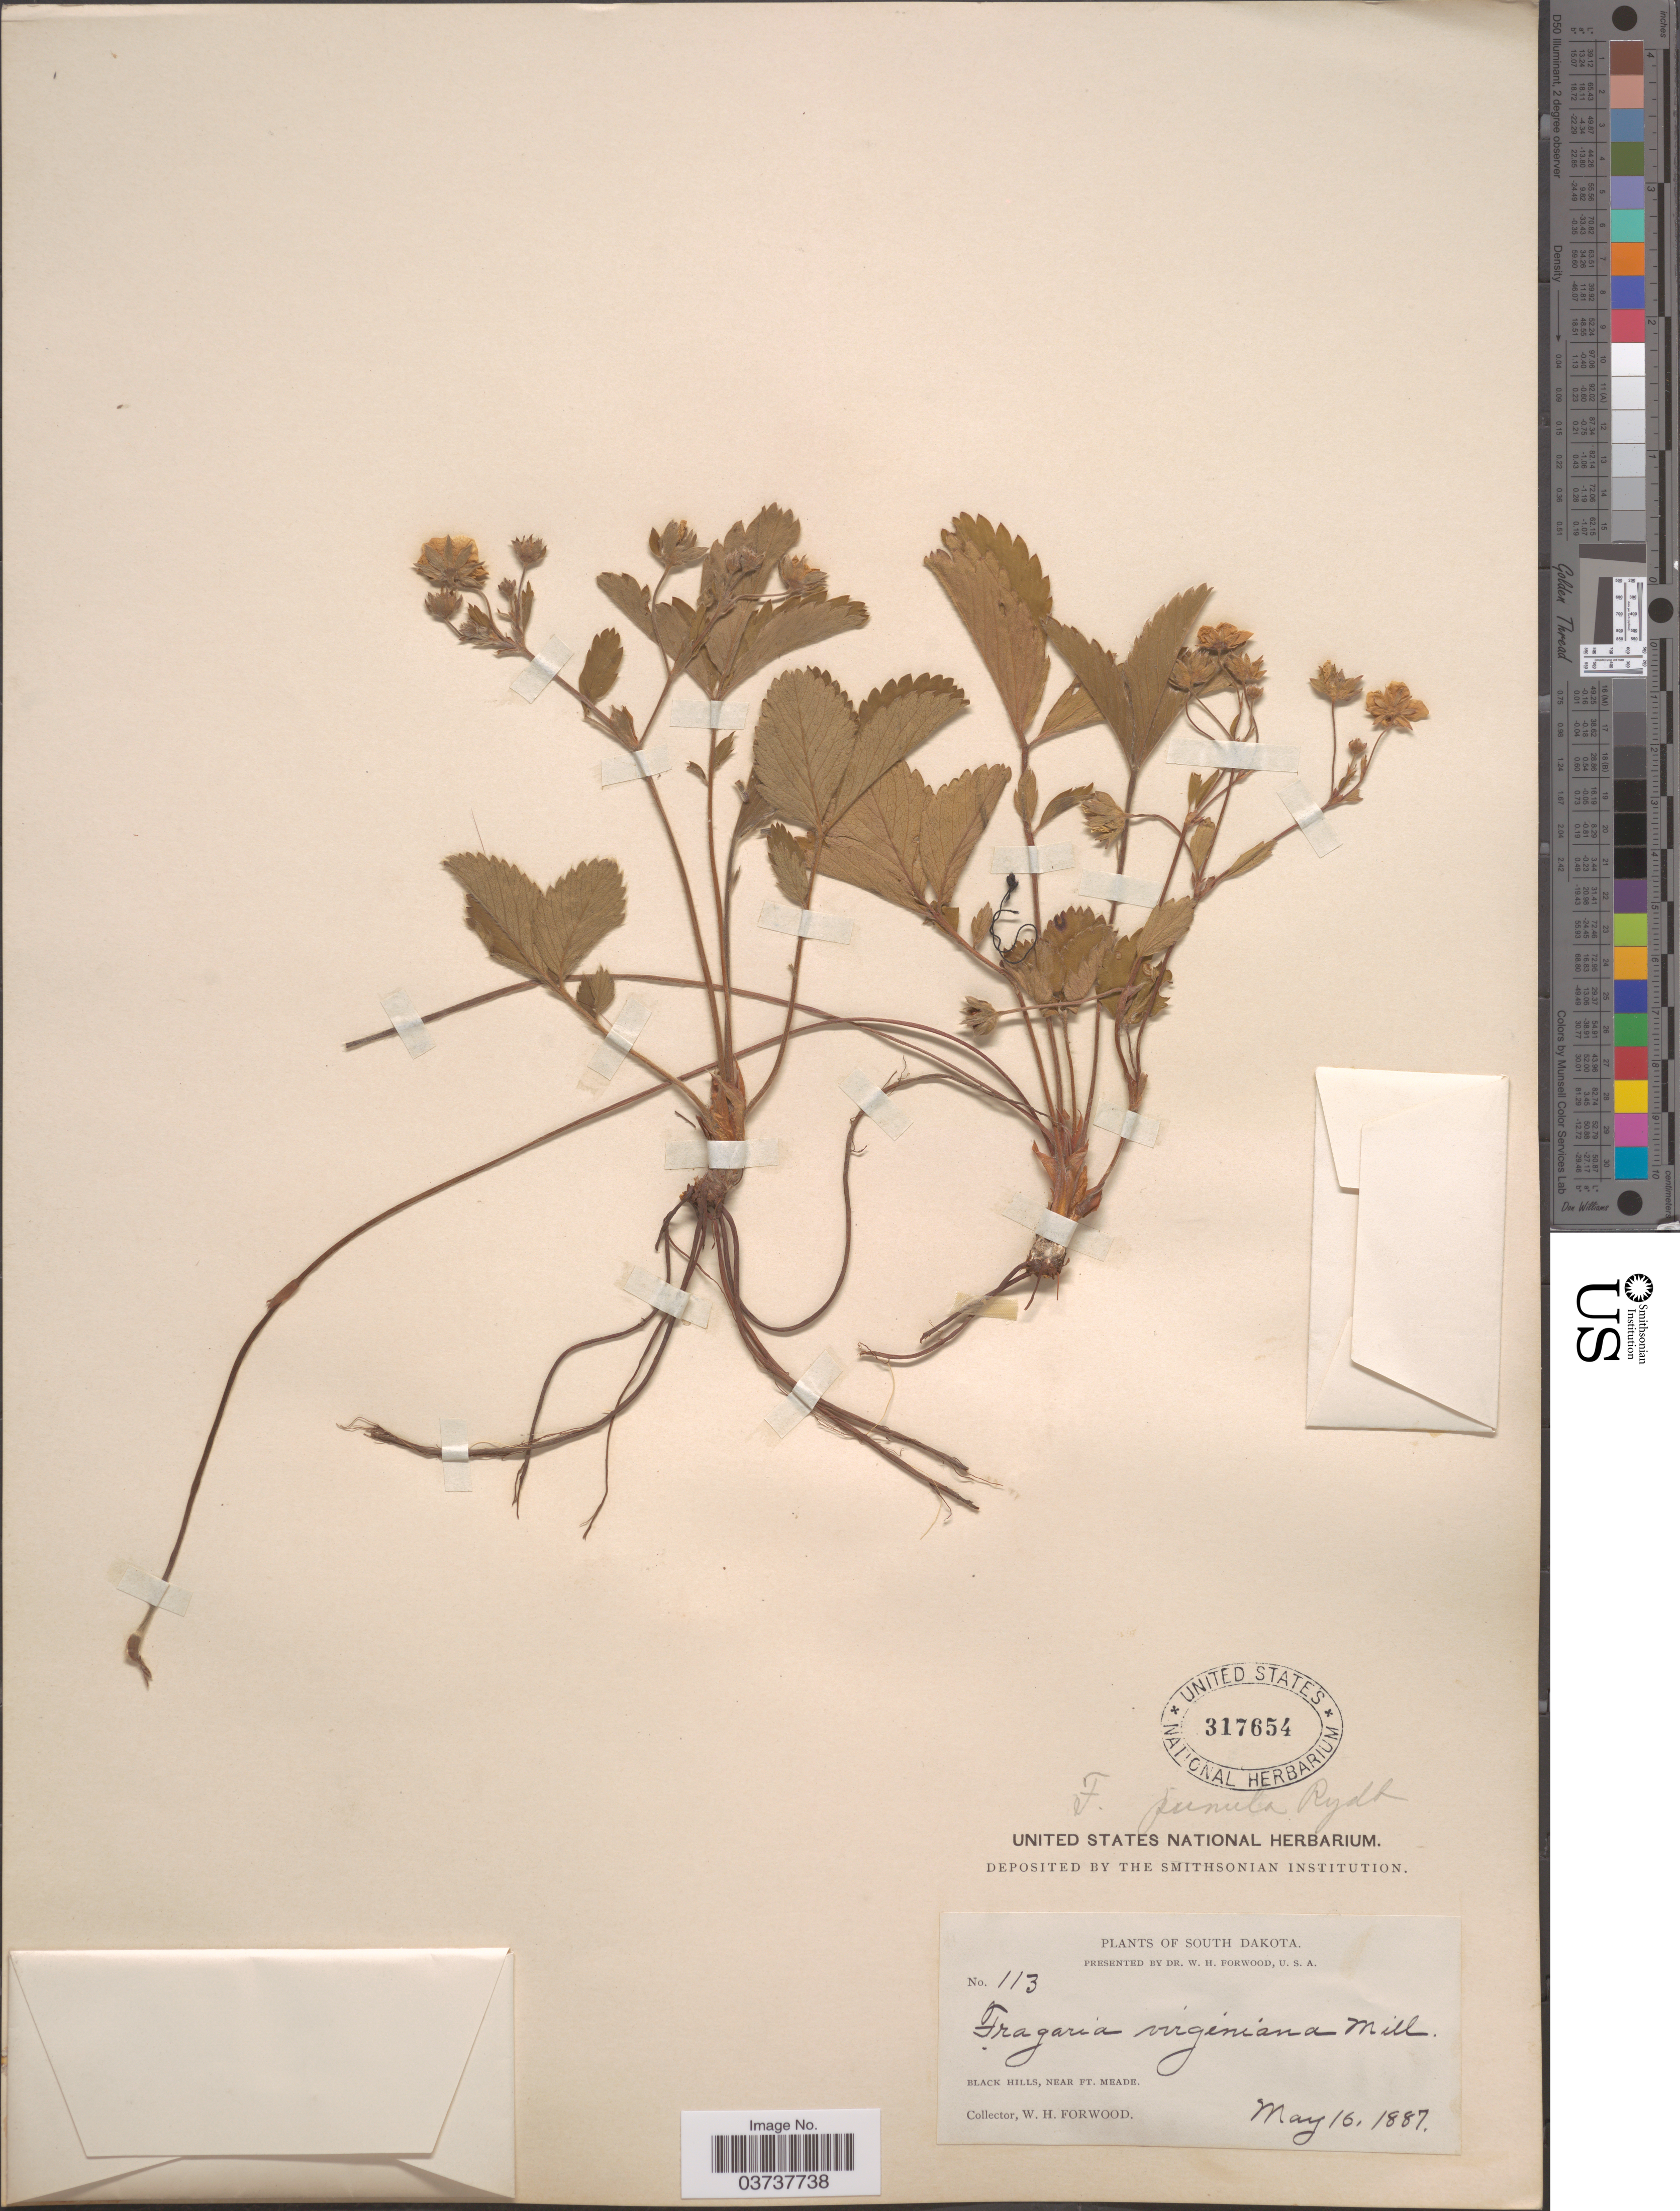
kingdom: Plantae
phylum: Tracheophyta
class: Magnoliopsida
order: Rosales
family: Rosaceae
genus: Fragaria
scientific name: Fragaria virginiana subsp. glauca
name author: (S. Watson) Staudt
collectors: W. Forwood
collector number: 113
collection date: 1887-05-16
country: United States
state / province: South Dakota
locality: Black Hills, near Ft. Meade.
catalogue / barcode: US 317654